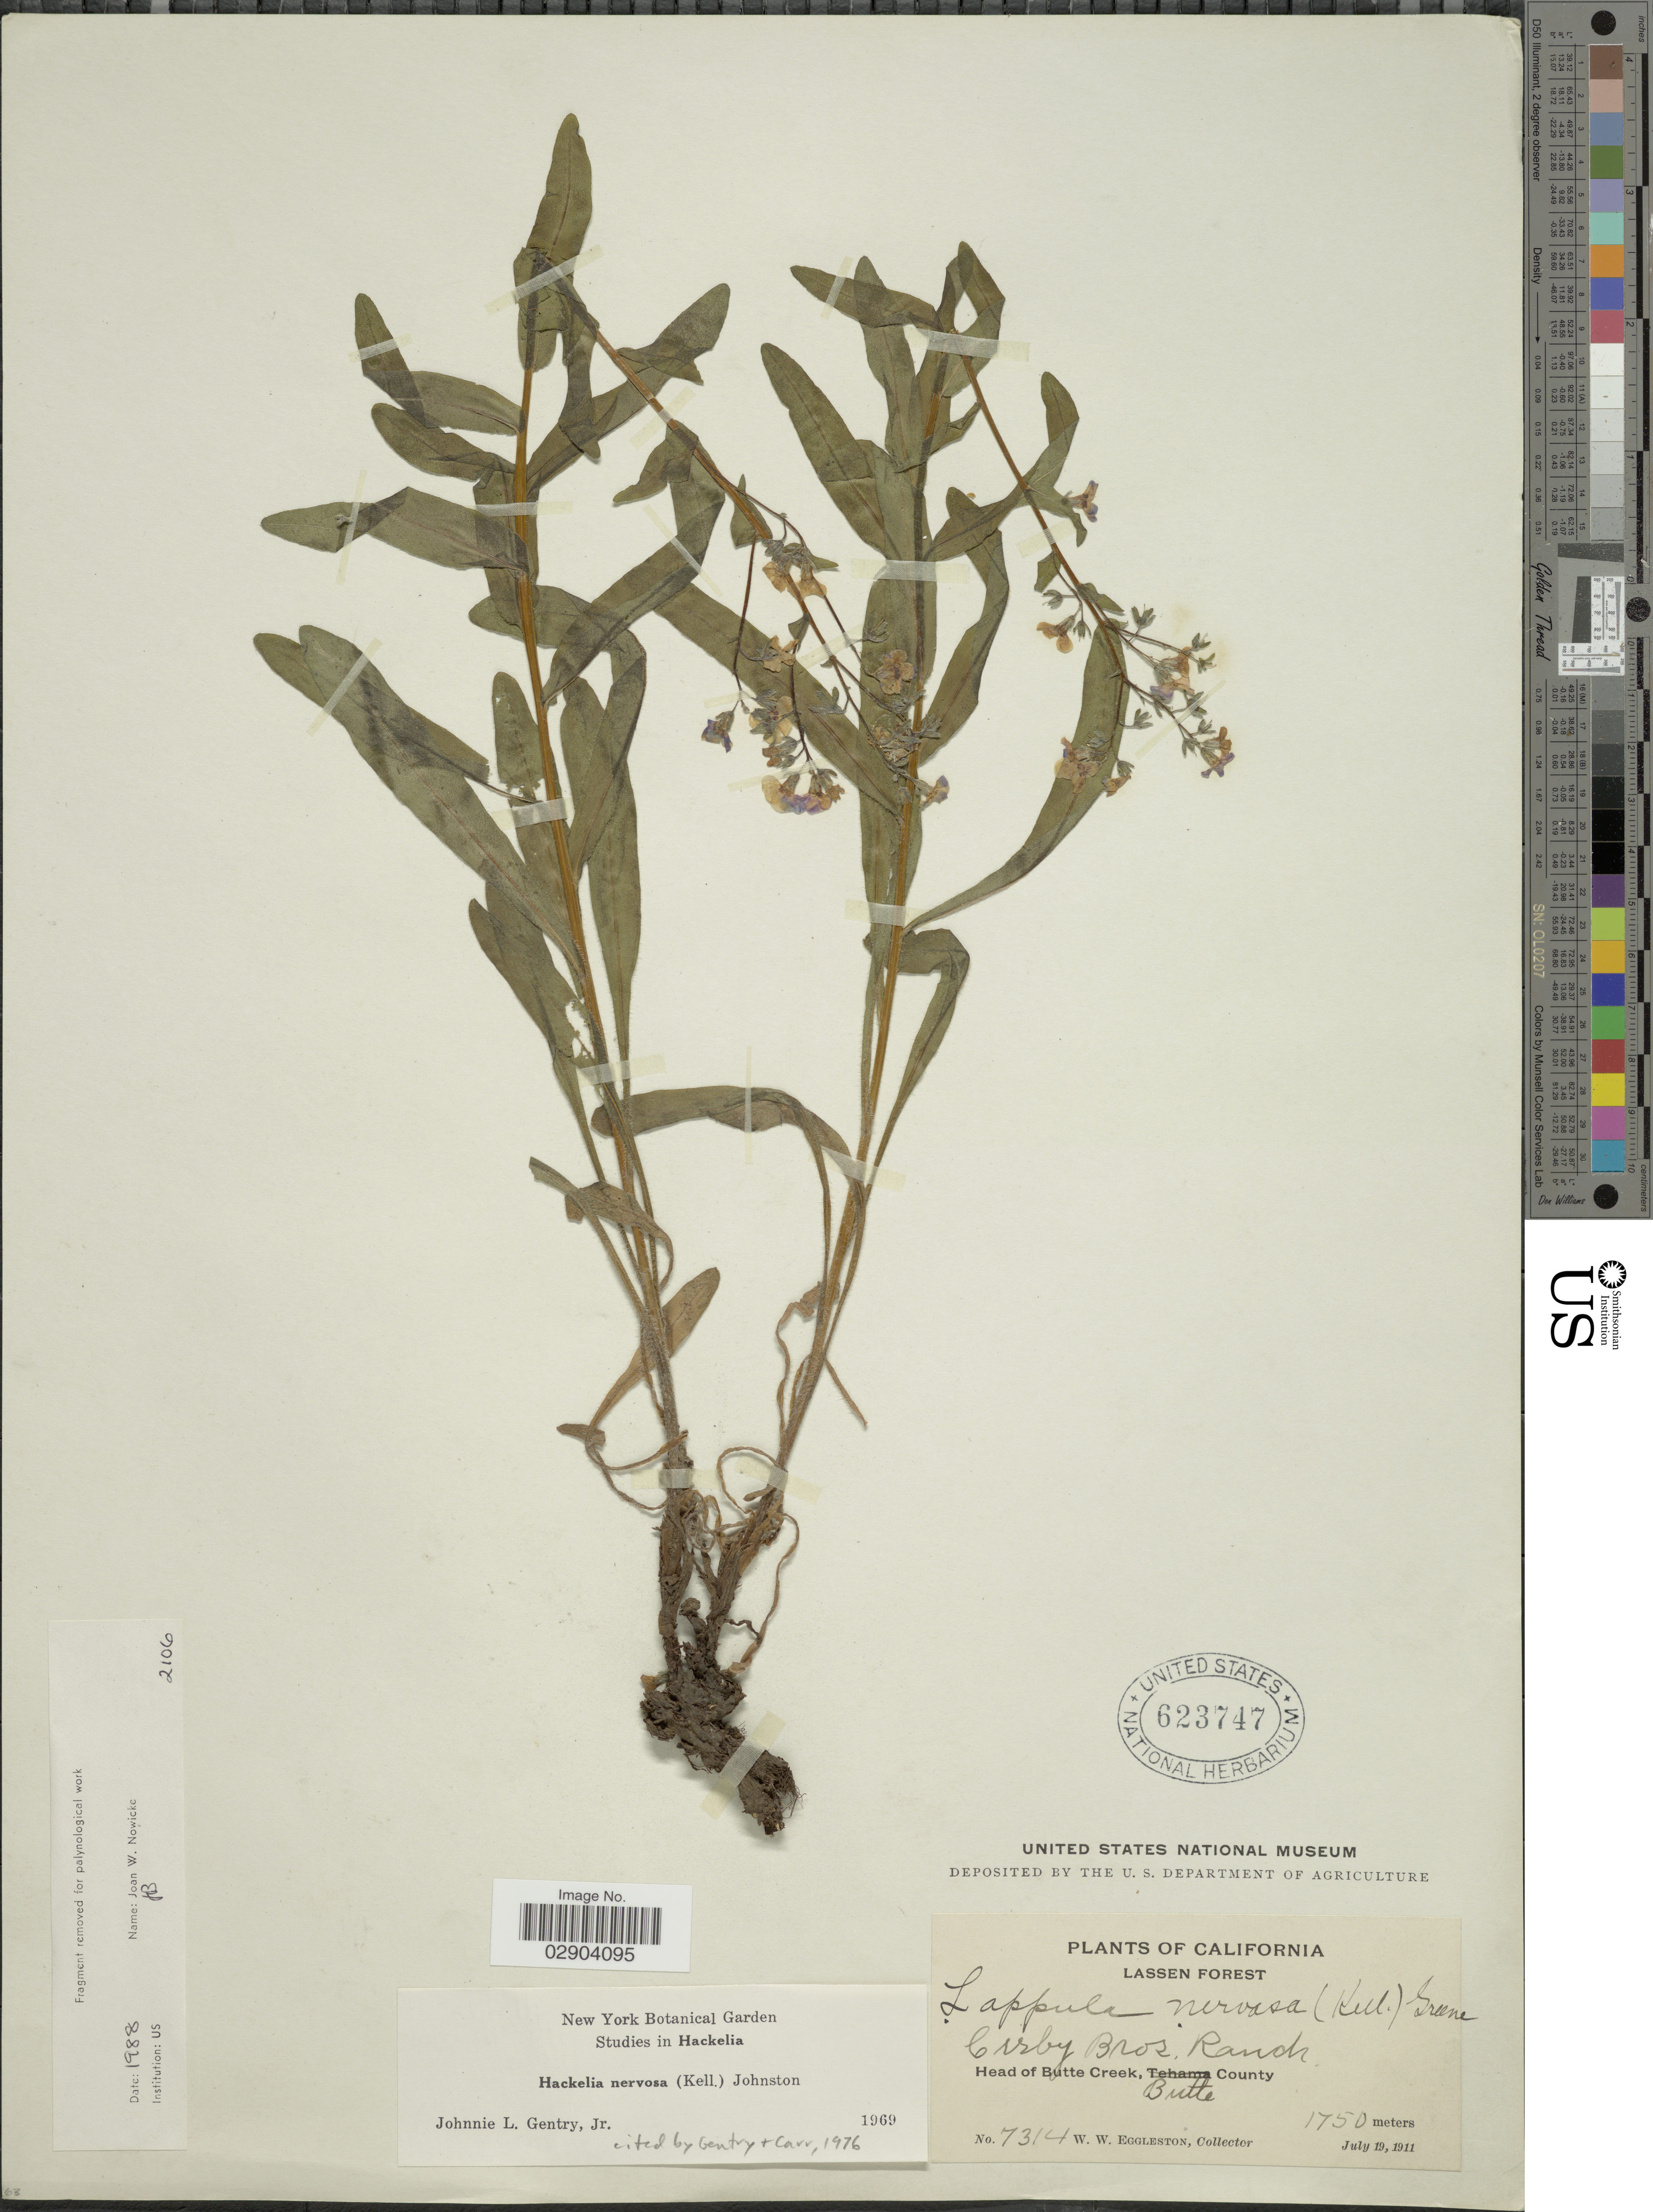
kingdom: Plantae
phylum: Tracheophyta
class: Magnoliopsida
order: Boraginales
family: Boraginaceae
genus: Hackelia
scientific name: Hackelia nervosa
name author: (Kellogg) I.M. Johnst.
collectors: W. W. Eggleston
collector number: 7314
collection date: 1911-07-19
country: United States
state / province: California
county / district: Butte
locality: Lassen Forest. Cirby Bros. Ranch. Head of Butte Creek, Butte County.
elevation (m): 1750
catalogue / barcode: US 623747